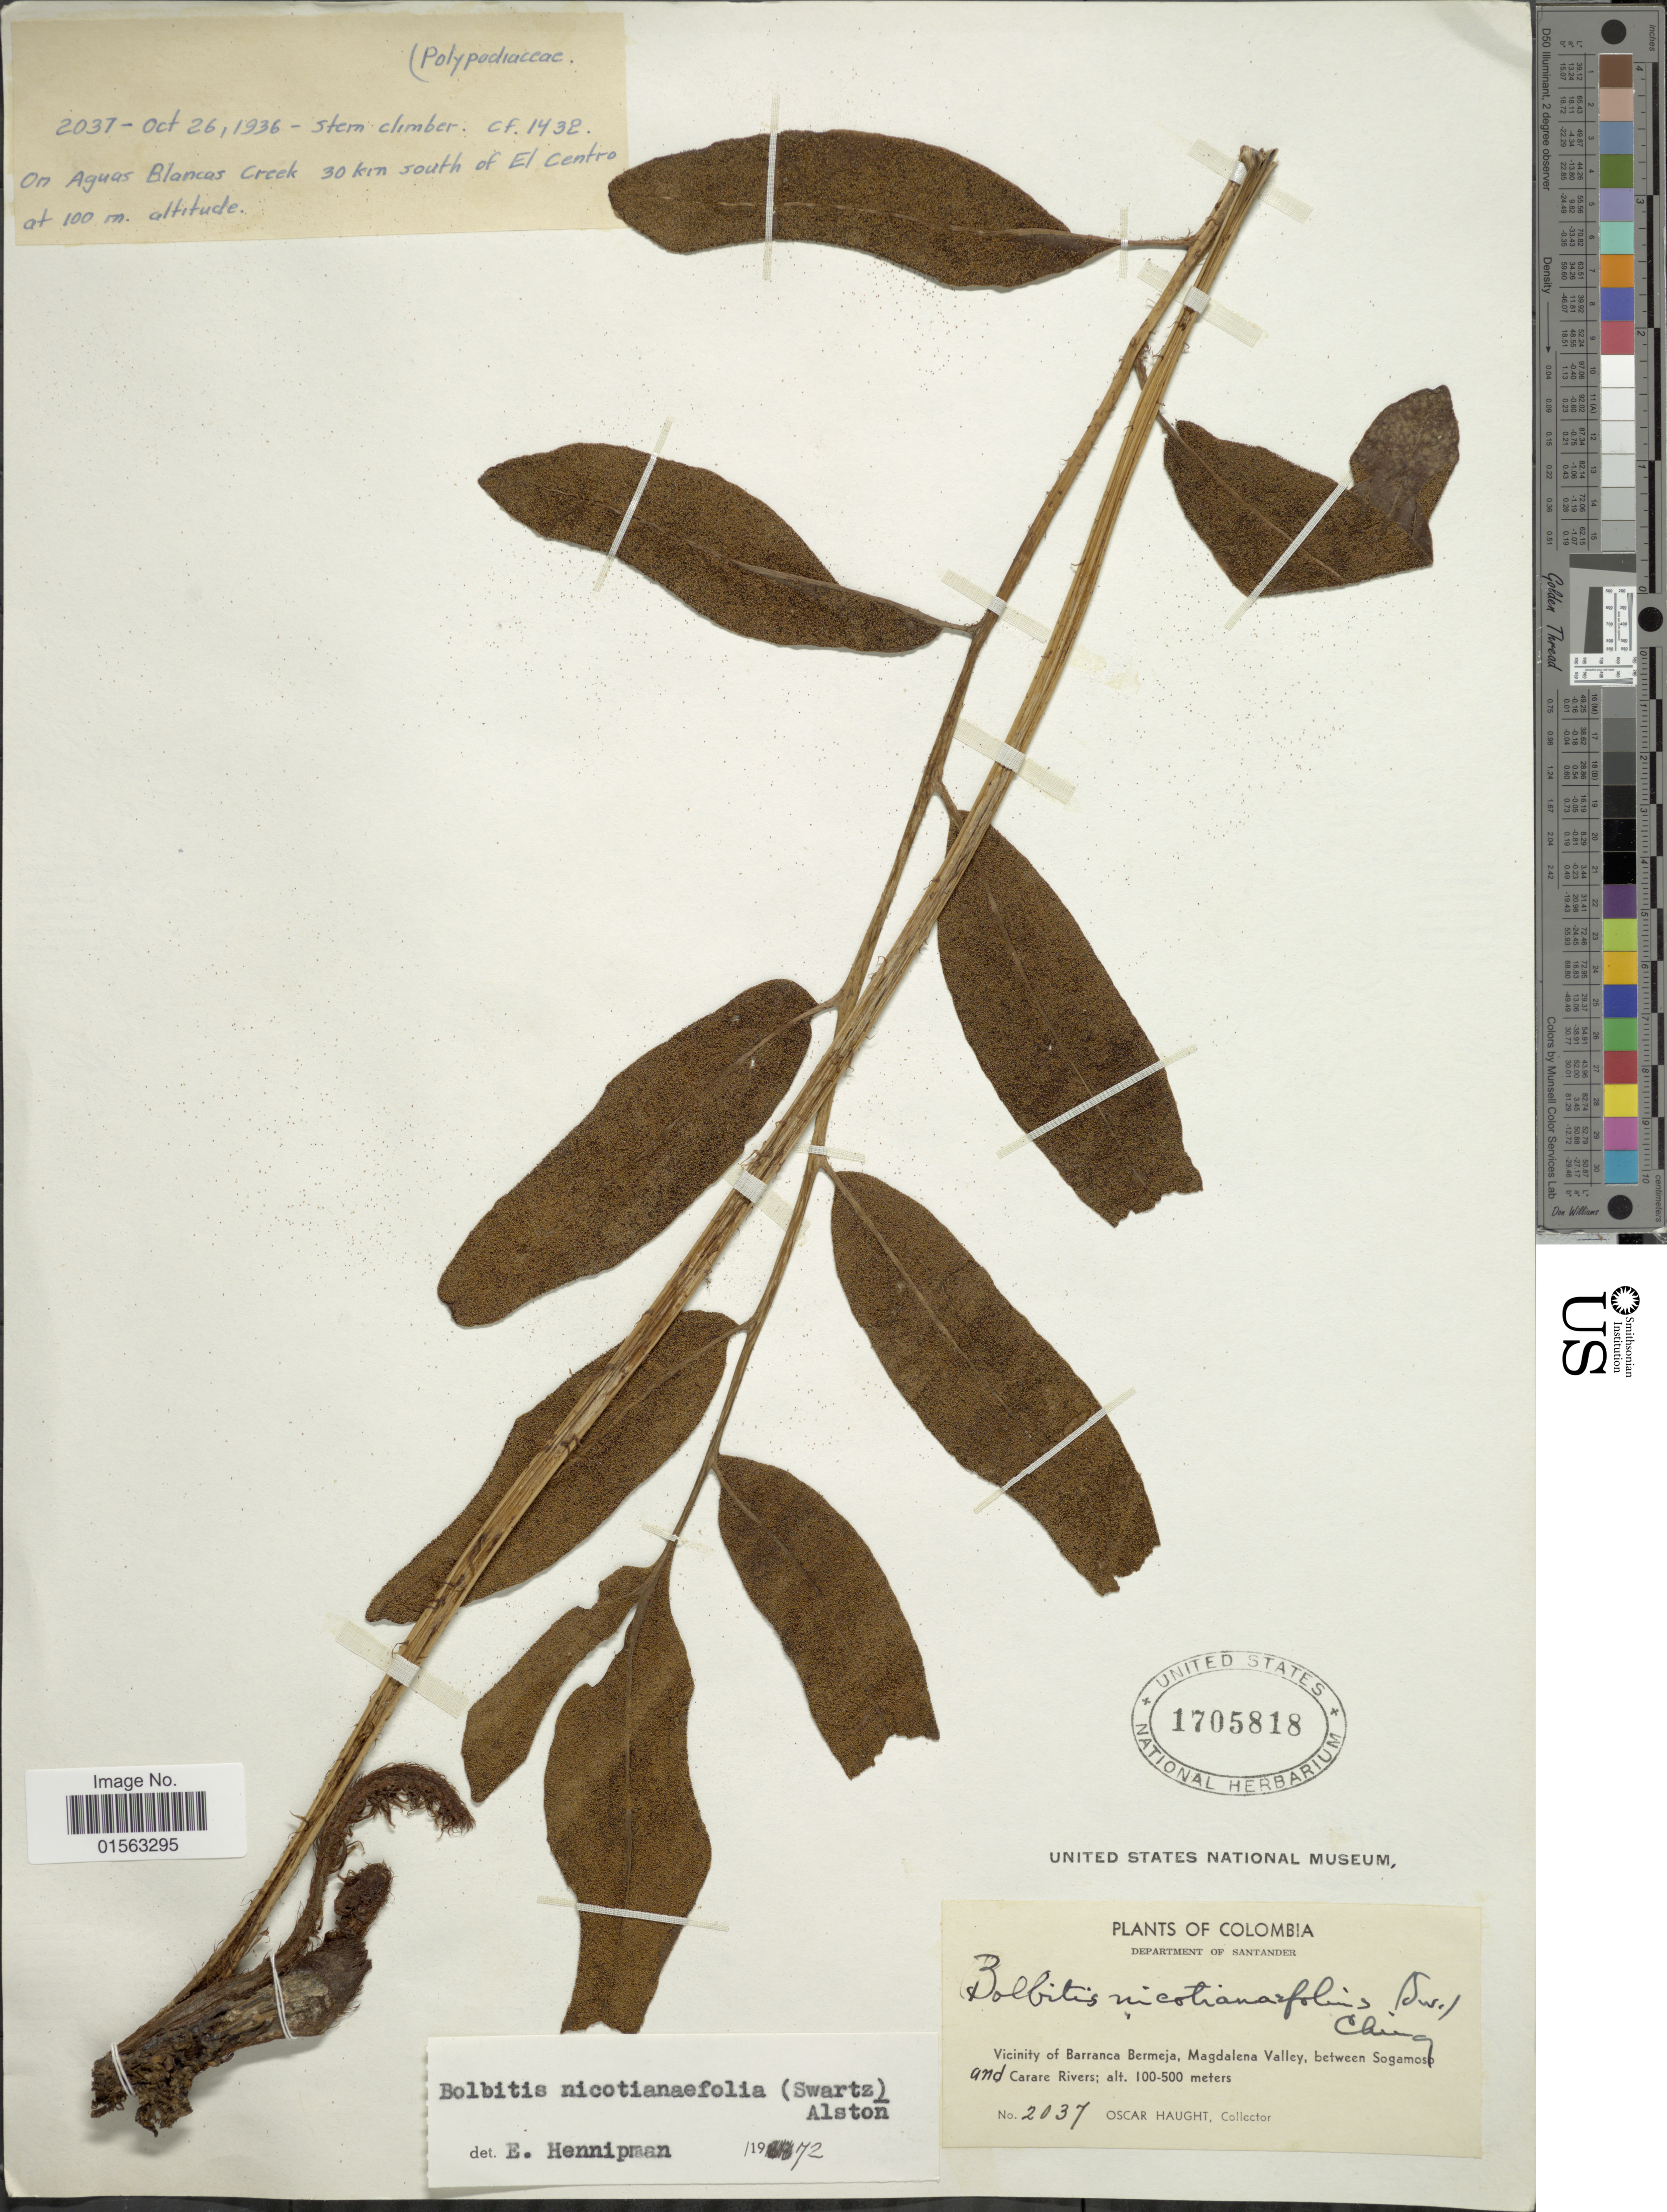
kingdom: Plantae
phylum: Tracheophyta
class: Polypodiopsida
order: Polypodiales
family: Dryopteridaceae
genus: Mickelia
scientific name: Mickelia nicotianifolia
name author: (Sw.) R.C. Moran et al.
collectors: O. L. Haught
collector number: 2037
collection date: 1936-10-26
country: Colombia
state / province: Santander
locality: Colombia, Department of Santander, Vicinity of Barranca Bermeja, Magdalena Valley, between Sogamoso and Carare Rivers, on Aguas Blancas Creek, 30 km south of El Centro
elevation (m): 100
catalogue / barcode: US 1705818